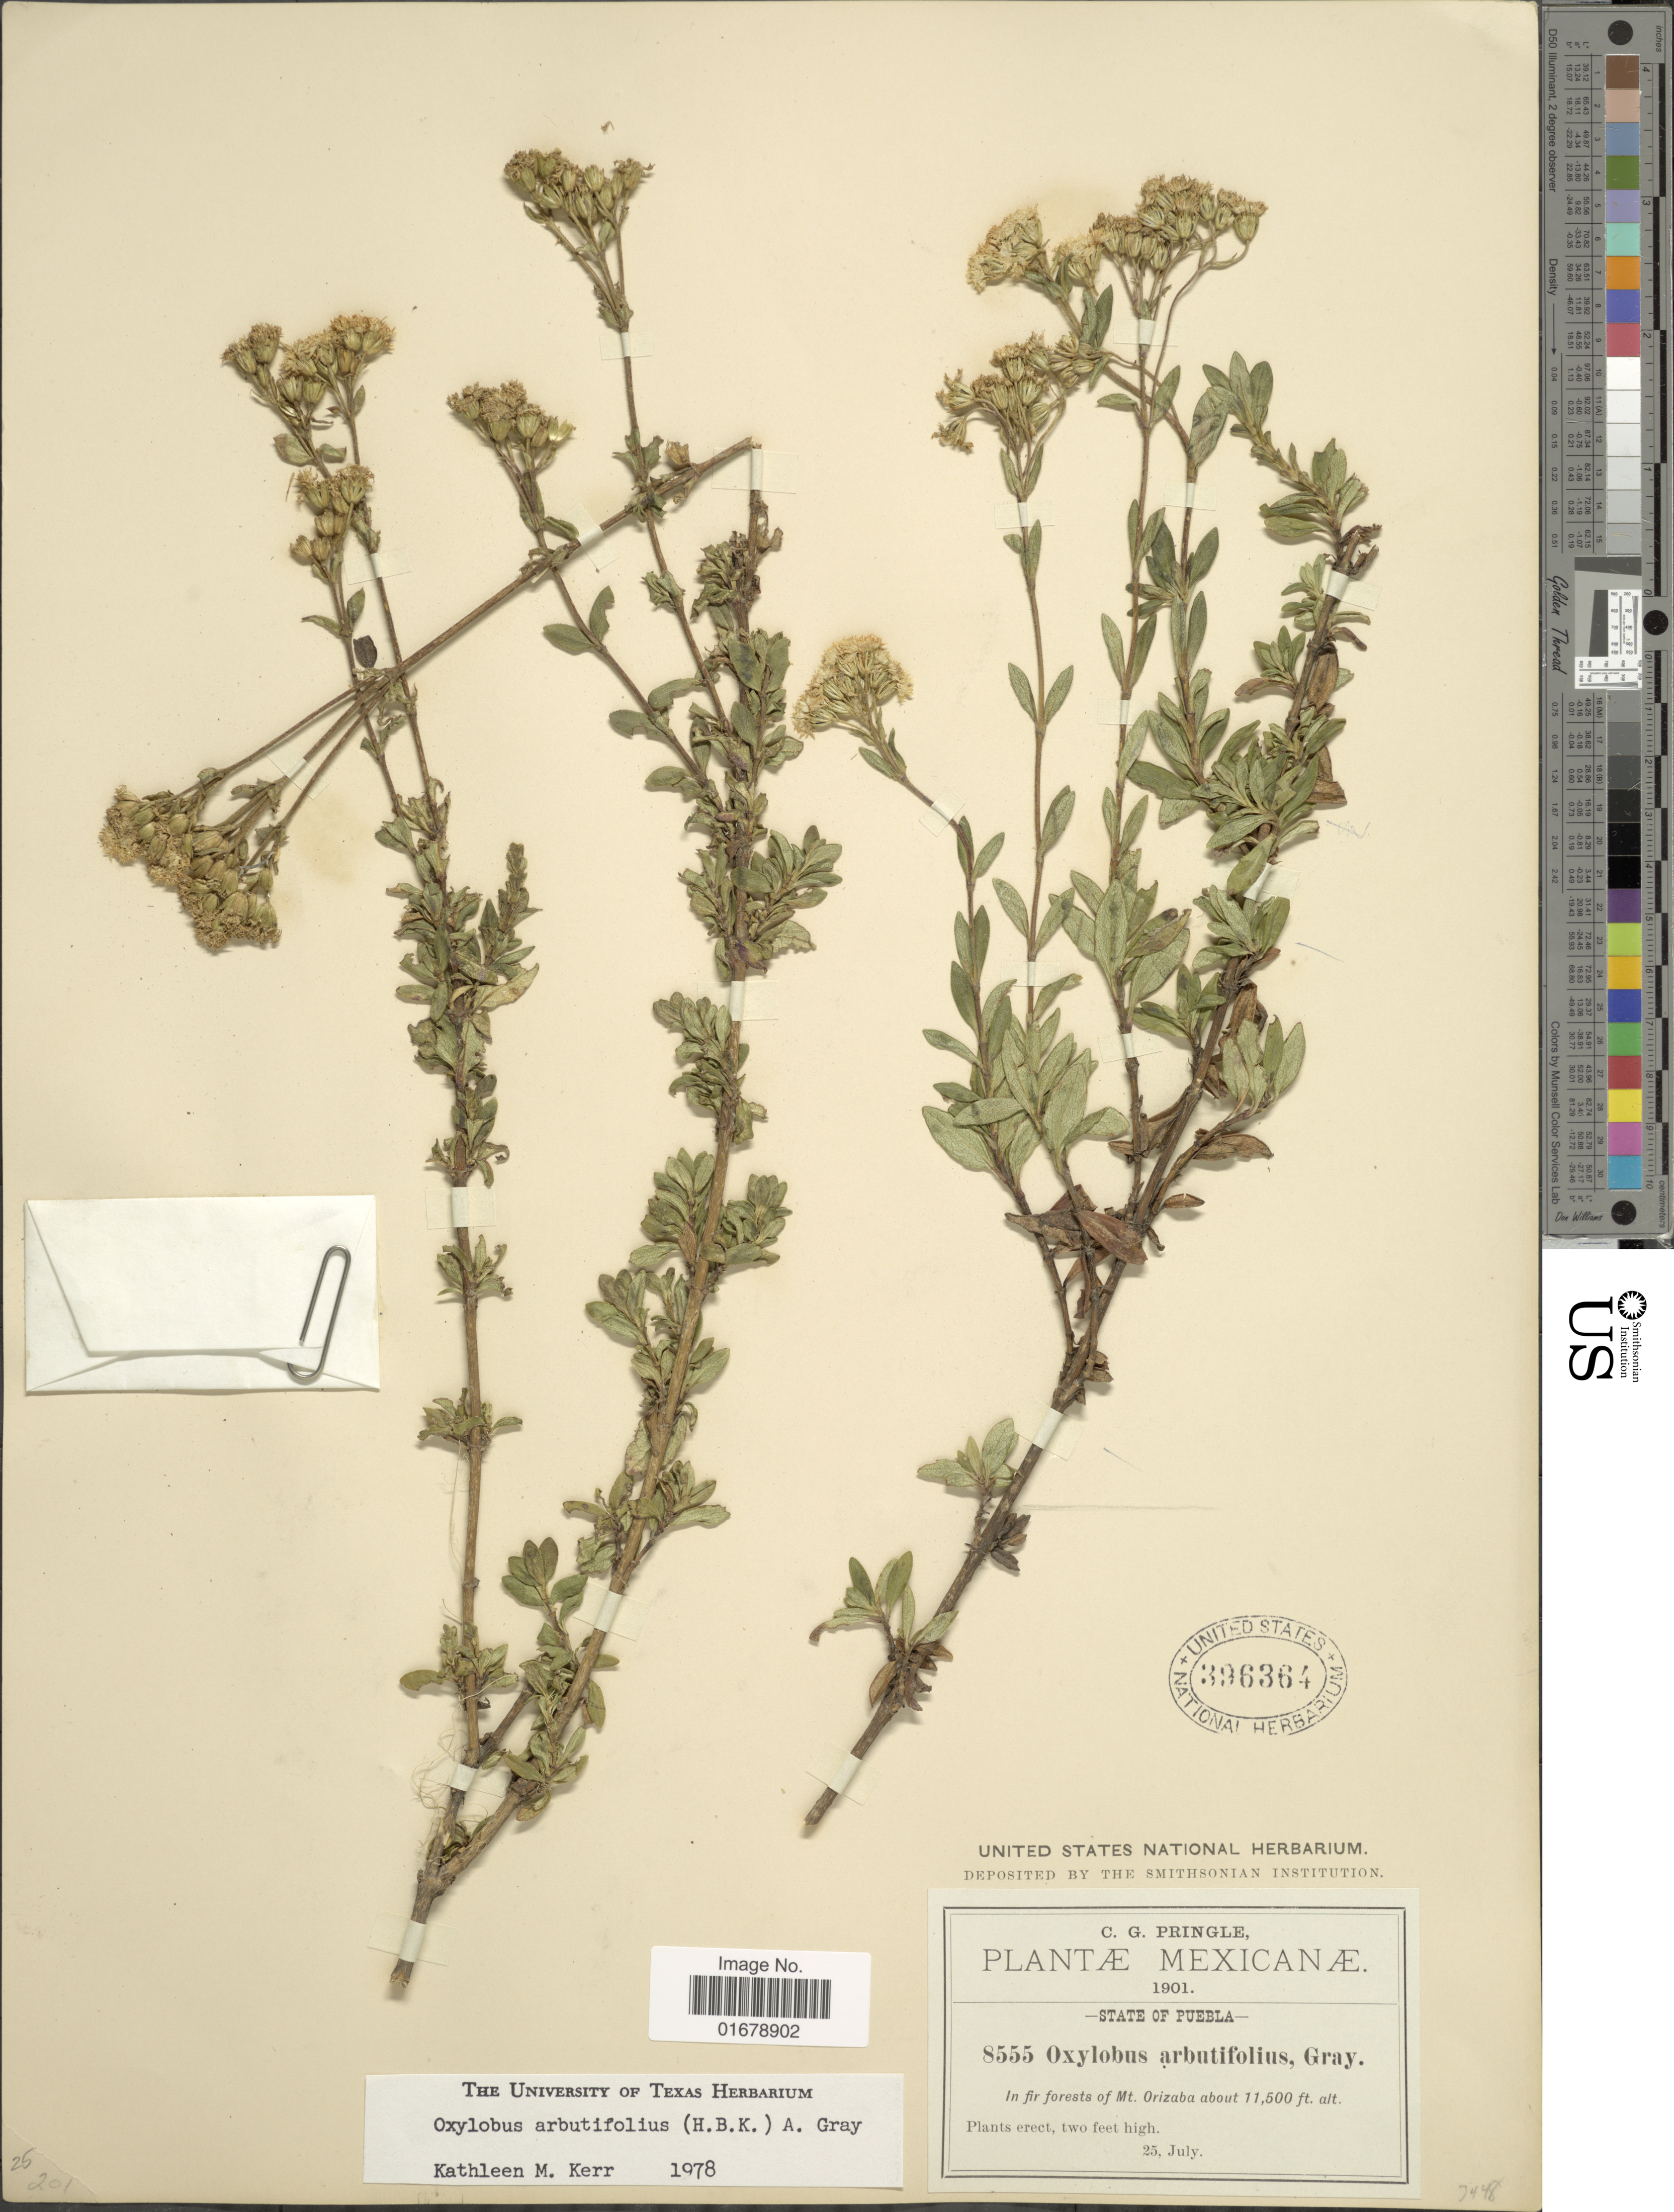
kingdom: Plantae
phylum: Tracheophyta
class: Magnoliopsida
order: Asterales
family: Asteraceae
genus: Oxylobus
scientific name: Oxylobus arbutifolius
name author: (Kunth) A. Gray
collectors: C. G. Pringle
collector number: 8555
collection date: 1901-07-25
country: Mexico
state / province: Puebla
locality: State of Puebla. In fir forests of Mt. Orizaba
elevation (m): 3505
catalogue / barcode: US 396364